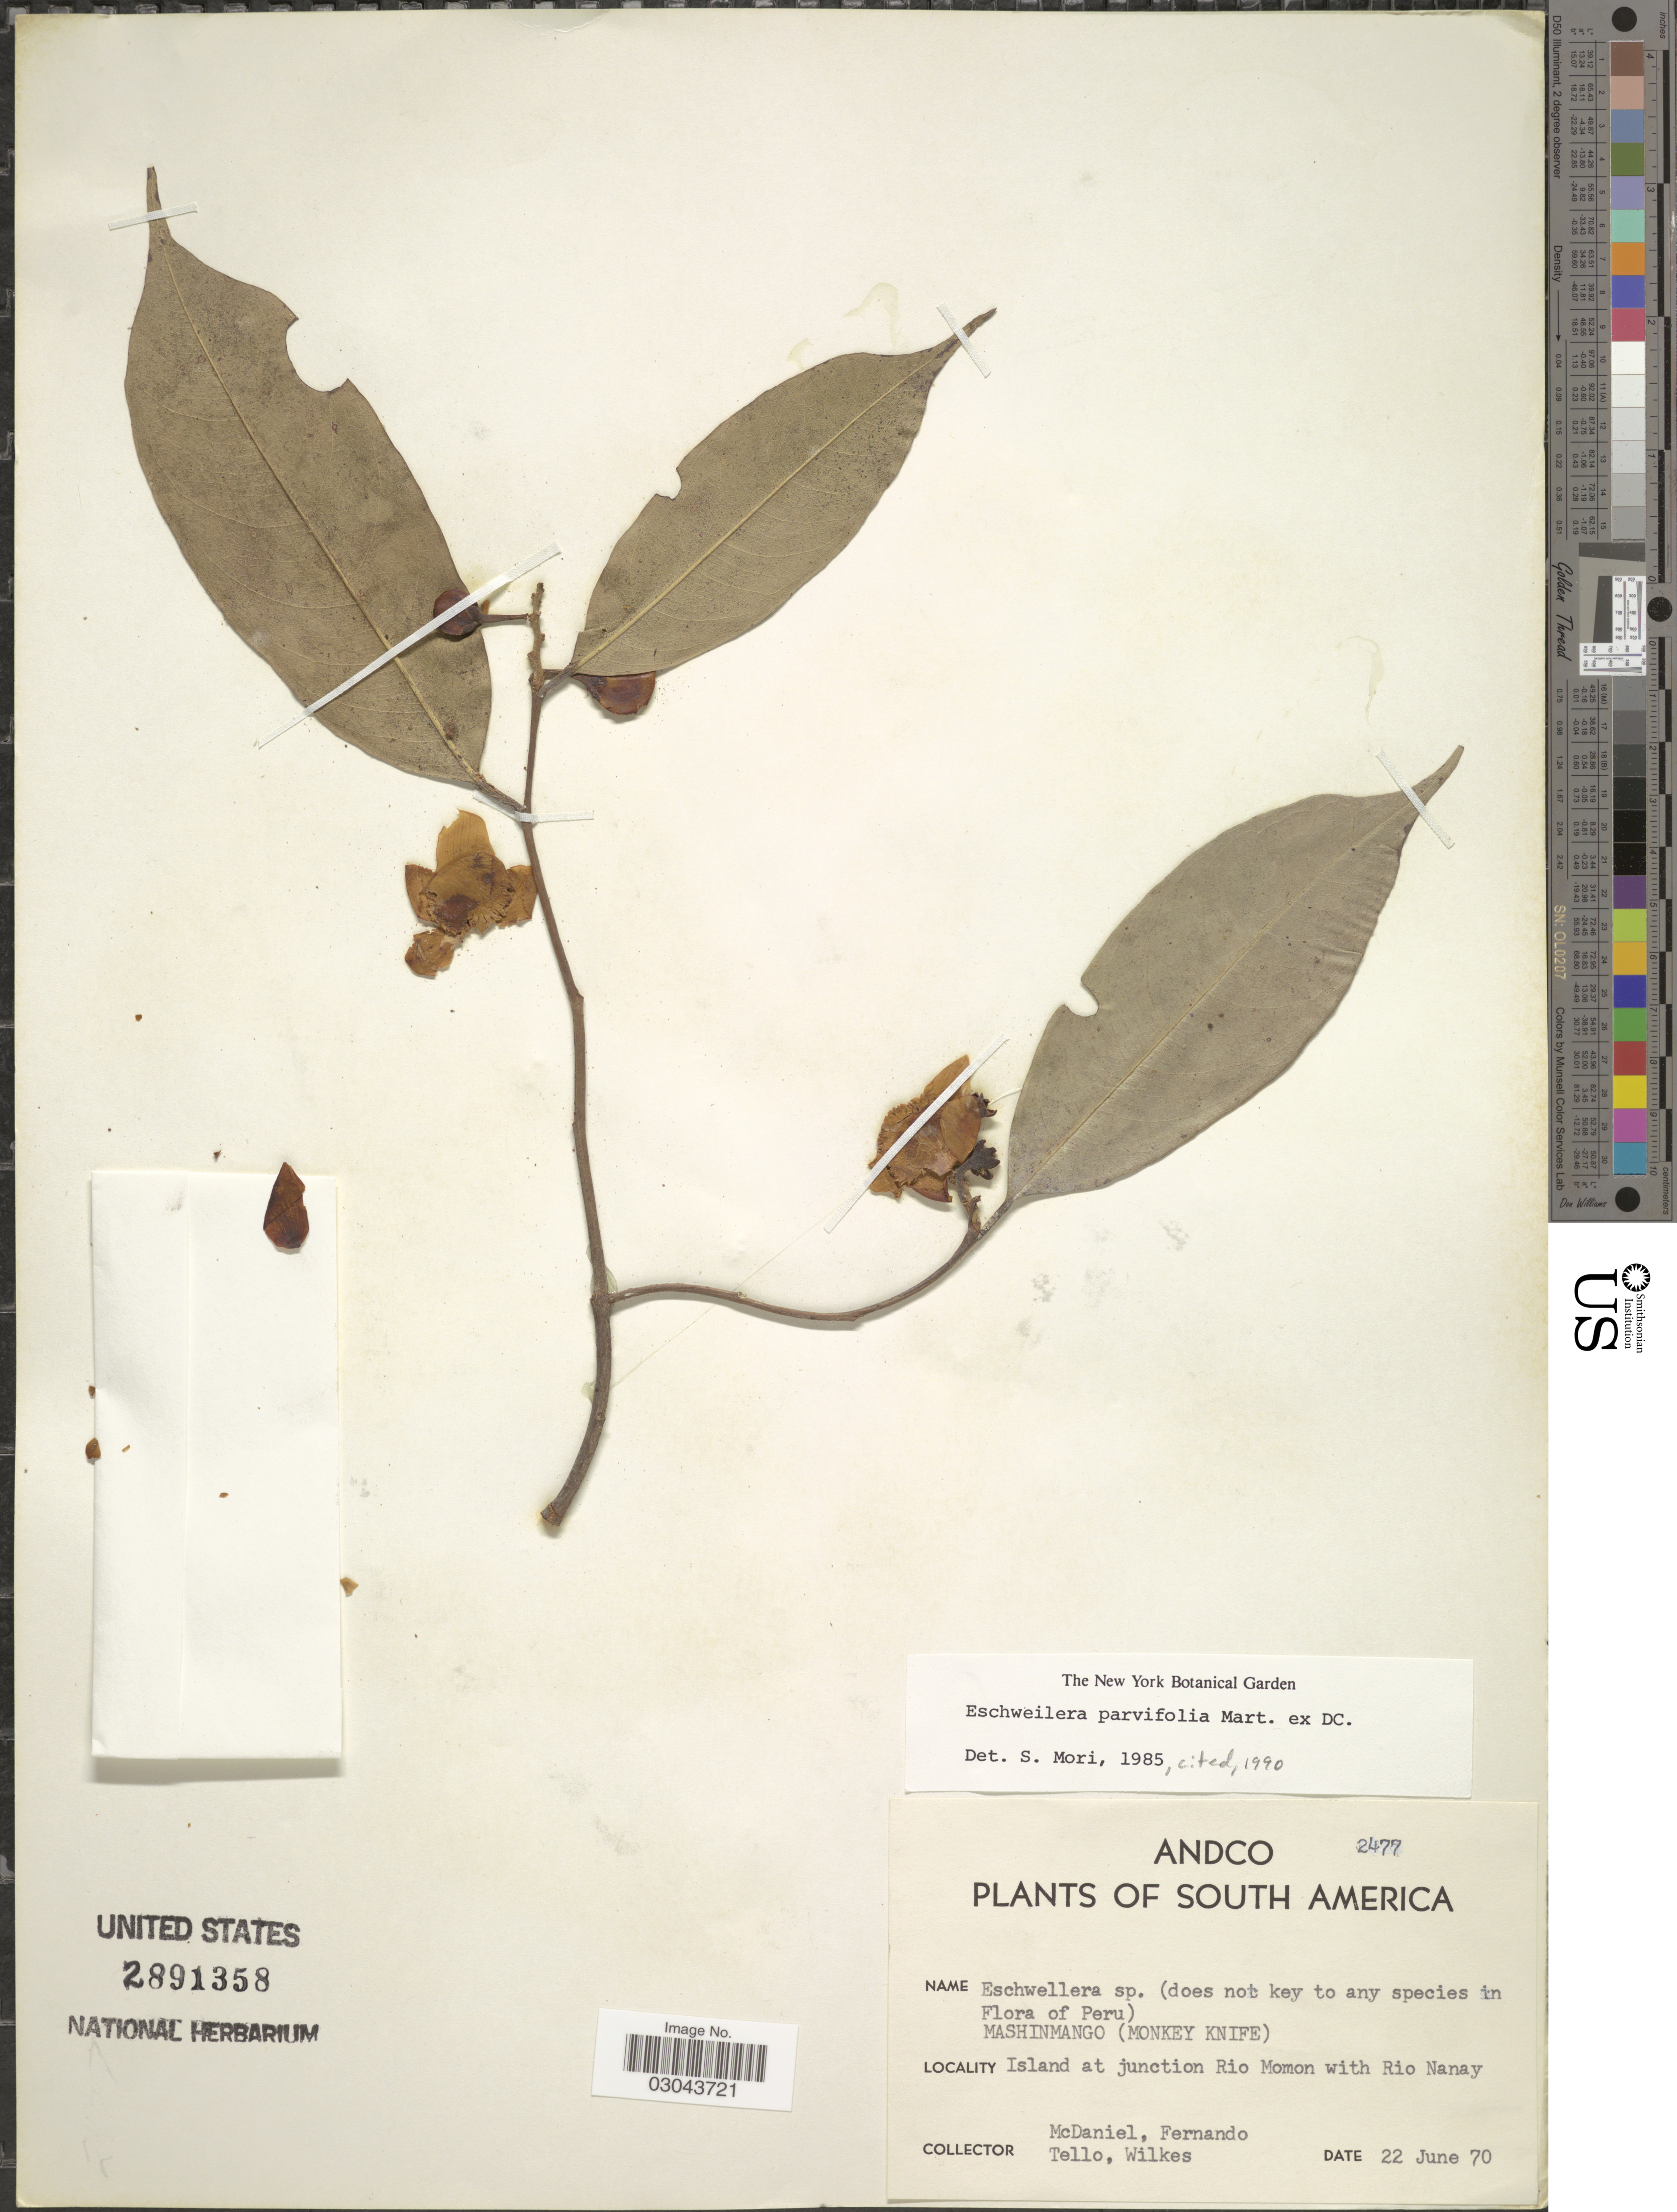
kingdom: Plantae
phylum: Tracheophyta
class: Magnoliopsida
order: Ericales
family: Lecythidaceae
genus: Eschweilera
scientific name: Eschweilera parviflora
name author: (Aubl.) Miers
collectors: -- McDaniel, -- Fernando, -. Tello & Wilkes Explor. Exped.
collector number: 2477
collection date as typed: Transcribed d/m/y: 22/6/70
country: Peru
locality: ANDCO [unsure placement] South America. Island at junction Rio Momon with Rio Nanay.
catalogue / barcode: US 2891358